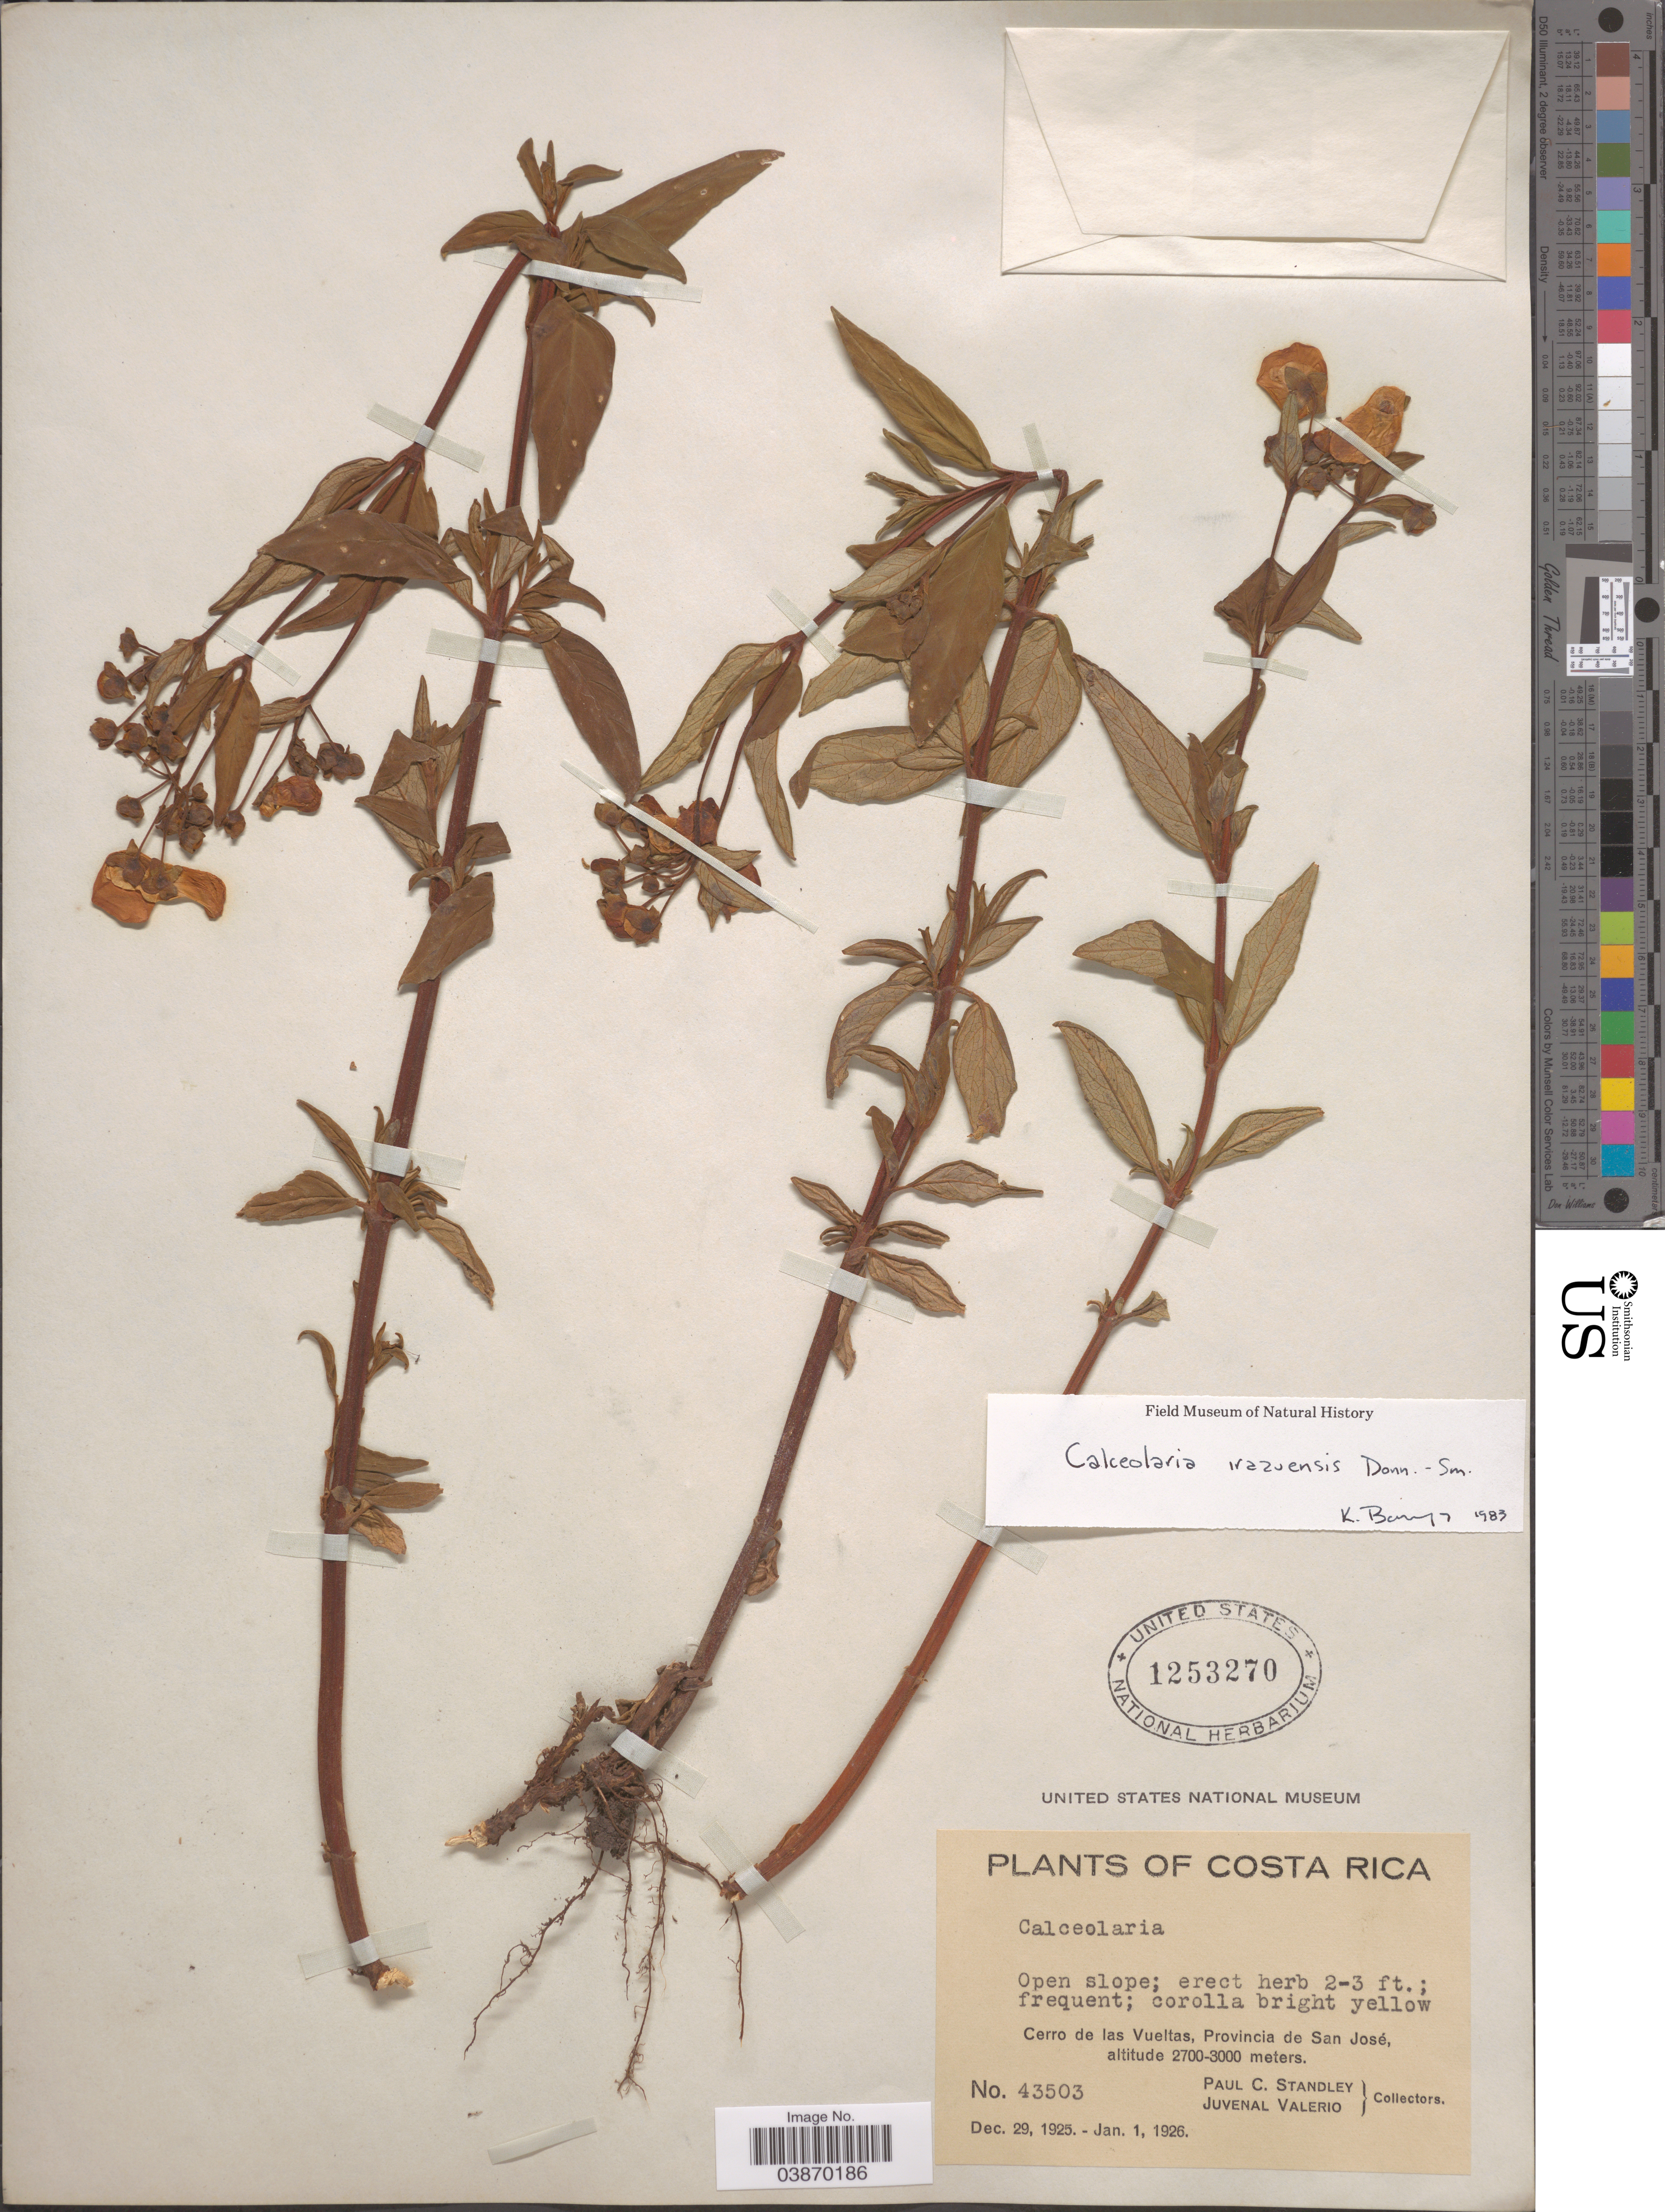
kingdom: Plantae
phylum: Tracheophyta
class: Magnoliopsida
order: Lamiales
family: Calceolariaceae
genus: Calceolaria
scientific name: Calceolaria irazuensis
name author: Donn. Sm.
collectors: P. C. Standley & J. Valerio R.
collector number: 43503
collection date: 1925-12-29/1926-01-01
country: Costa Rica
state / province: San José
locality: Cerro de las Vueltas.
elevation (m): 2700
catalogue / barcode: US 1253270